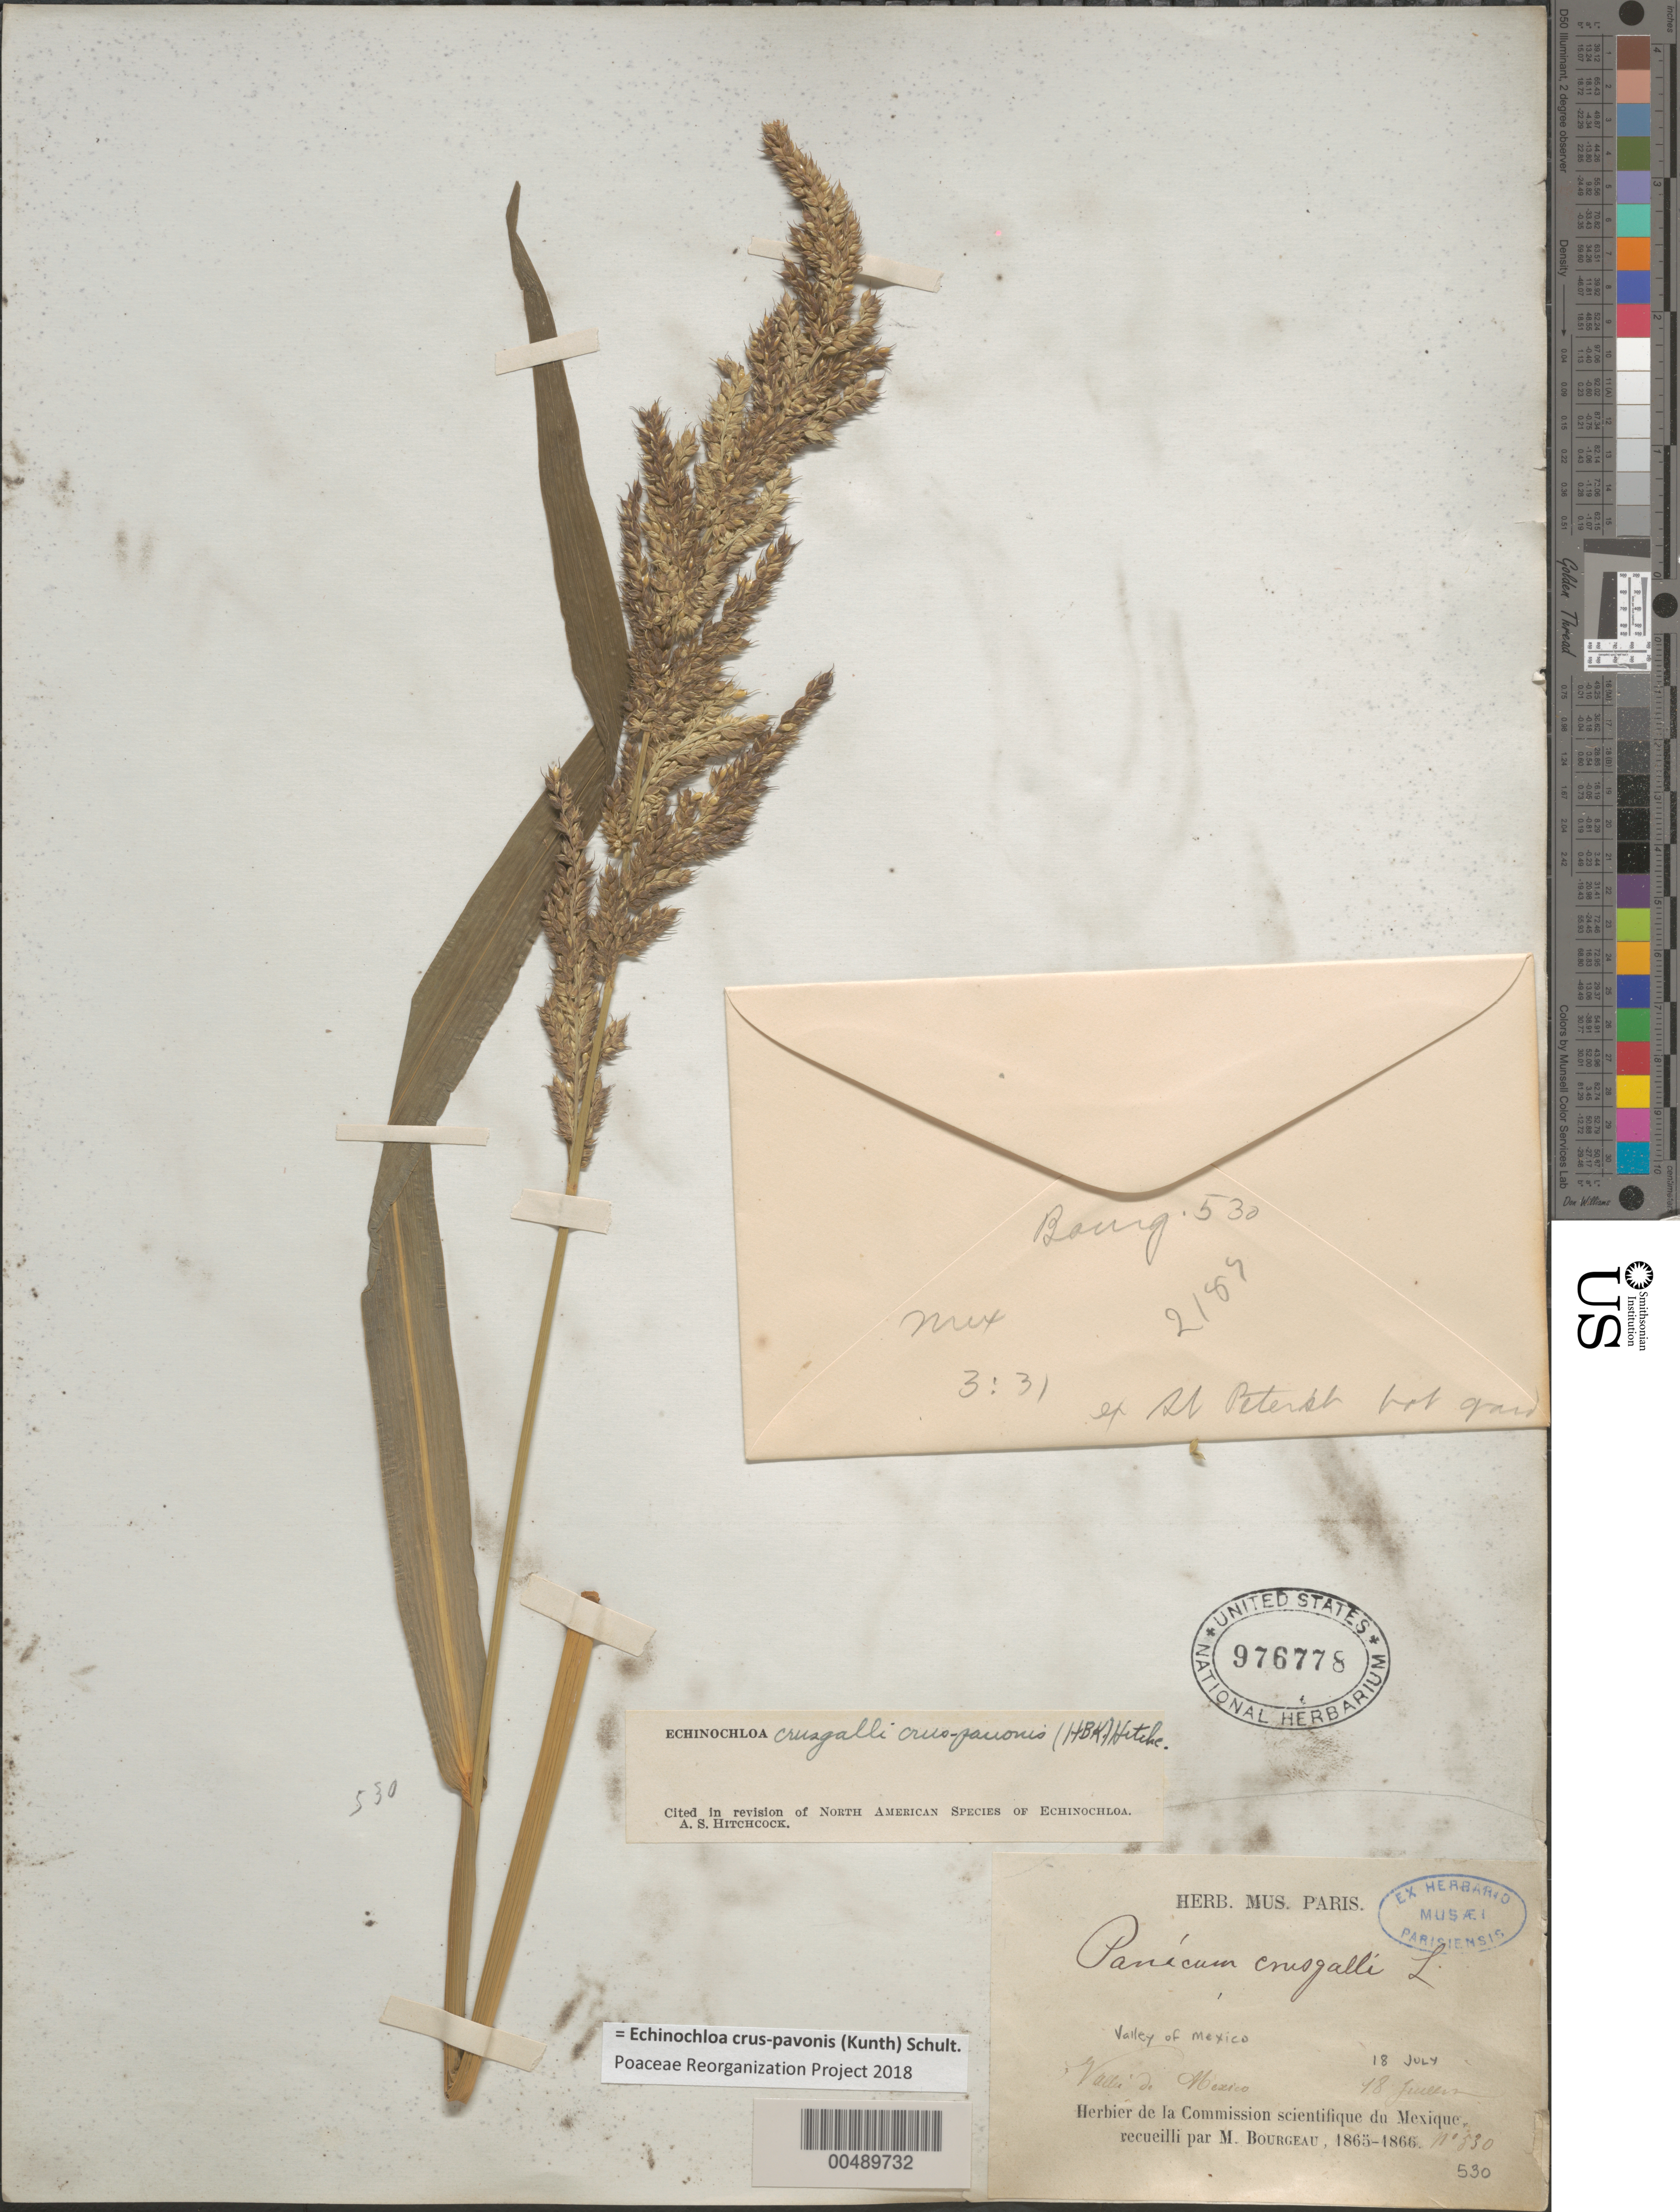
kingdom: Plantae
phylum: Tracheophyta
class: Liliopsida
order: Poales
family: Poaceae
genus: Echinochloa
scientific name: Echinochloa crus-pavonis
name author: (Kunth) Schult.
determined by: Poaceae Reorganization Project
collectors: E. Bourgeau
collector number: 530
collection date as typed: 18 Jul 1865 or 18 Jul 1866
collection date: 1865-07-18 or 1866-07-18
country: Mexico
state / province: Distrito Federal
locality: Valley of Mexico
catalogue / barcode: US 976778